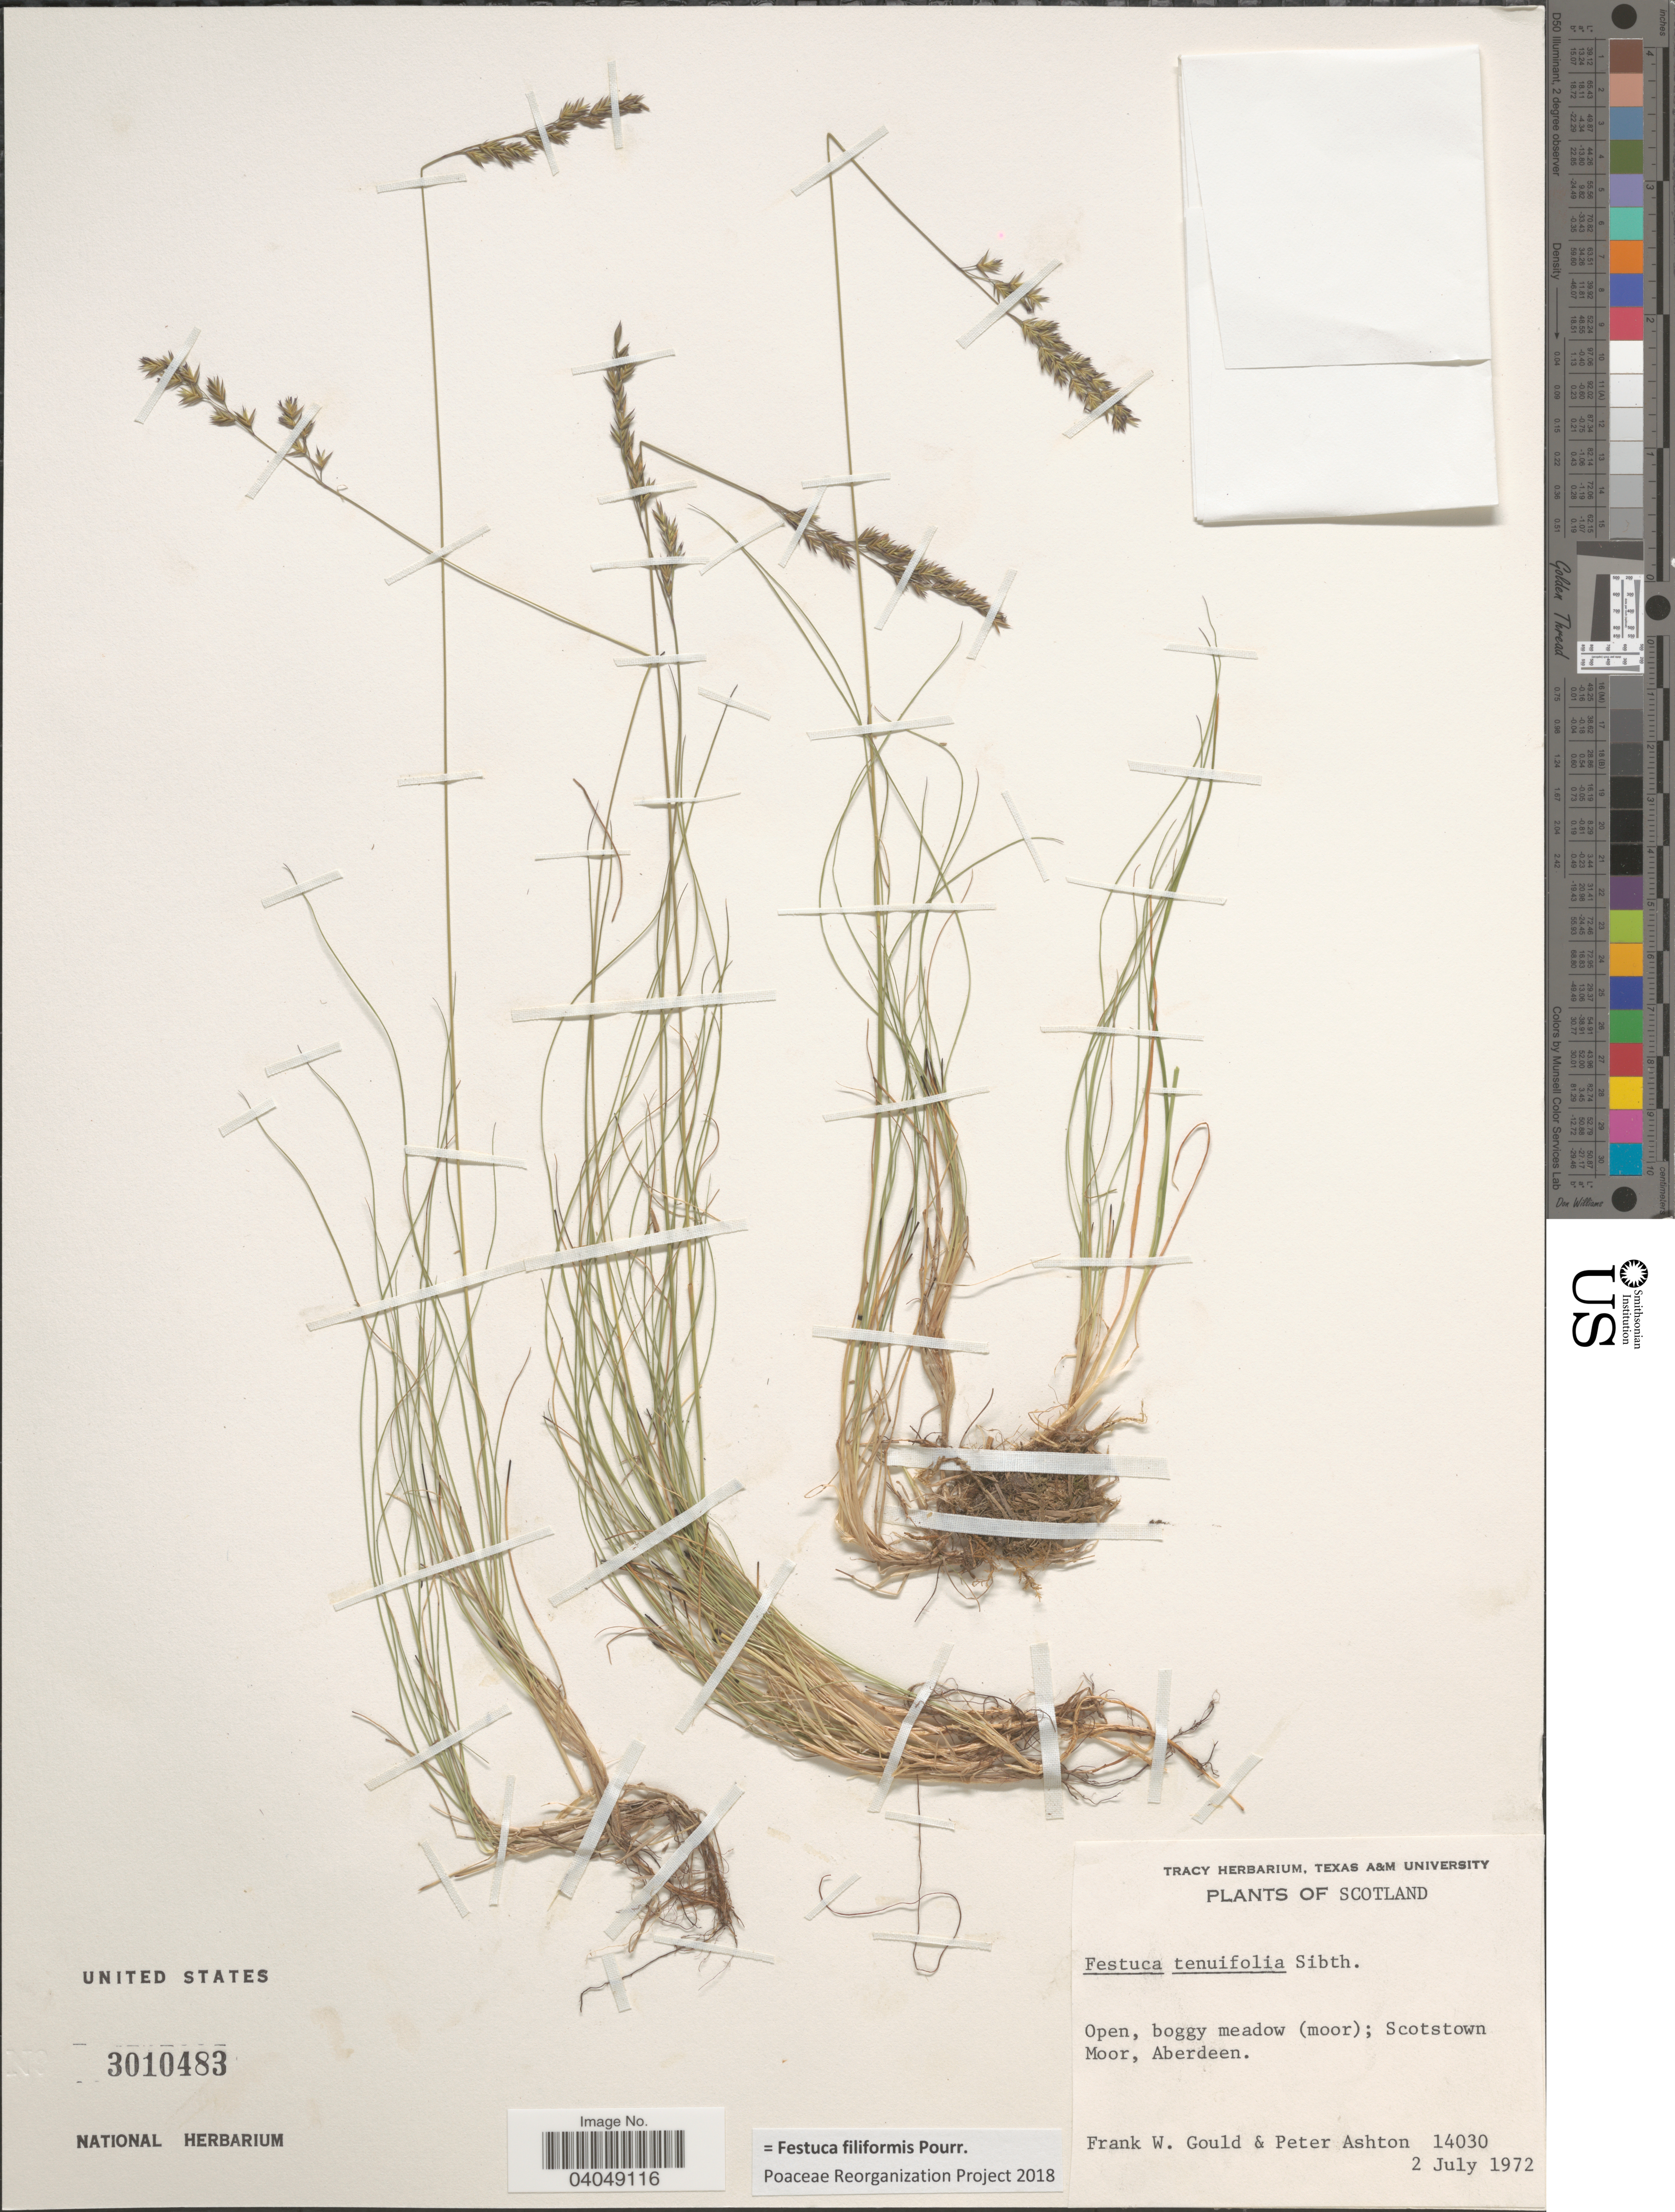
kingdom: Plantae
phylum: Tracheophyta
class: Liliopsida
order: Poales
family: Poaceae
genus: Festuca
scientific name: Festuca filiformis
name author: Pourr.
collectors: F. W. Gould & P. S. Ashton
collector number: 14030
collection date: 1972-07-02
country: United Kingdom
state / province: Scotland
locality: Scotstown Moor, Aberdeen.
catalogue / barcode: US 3010483